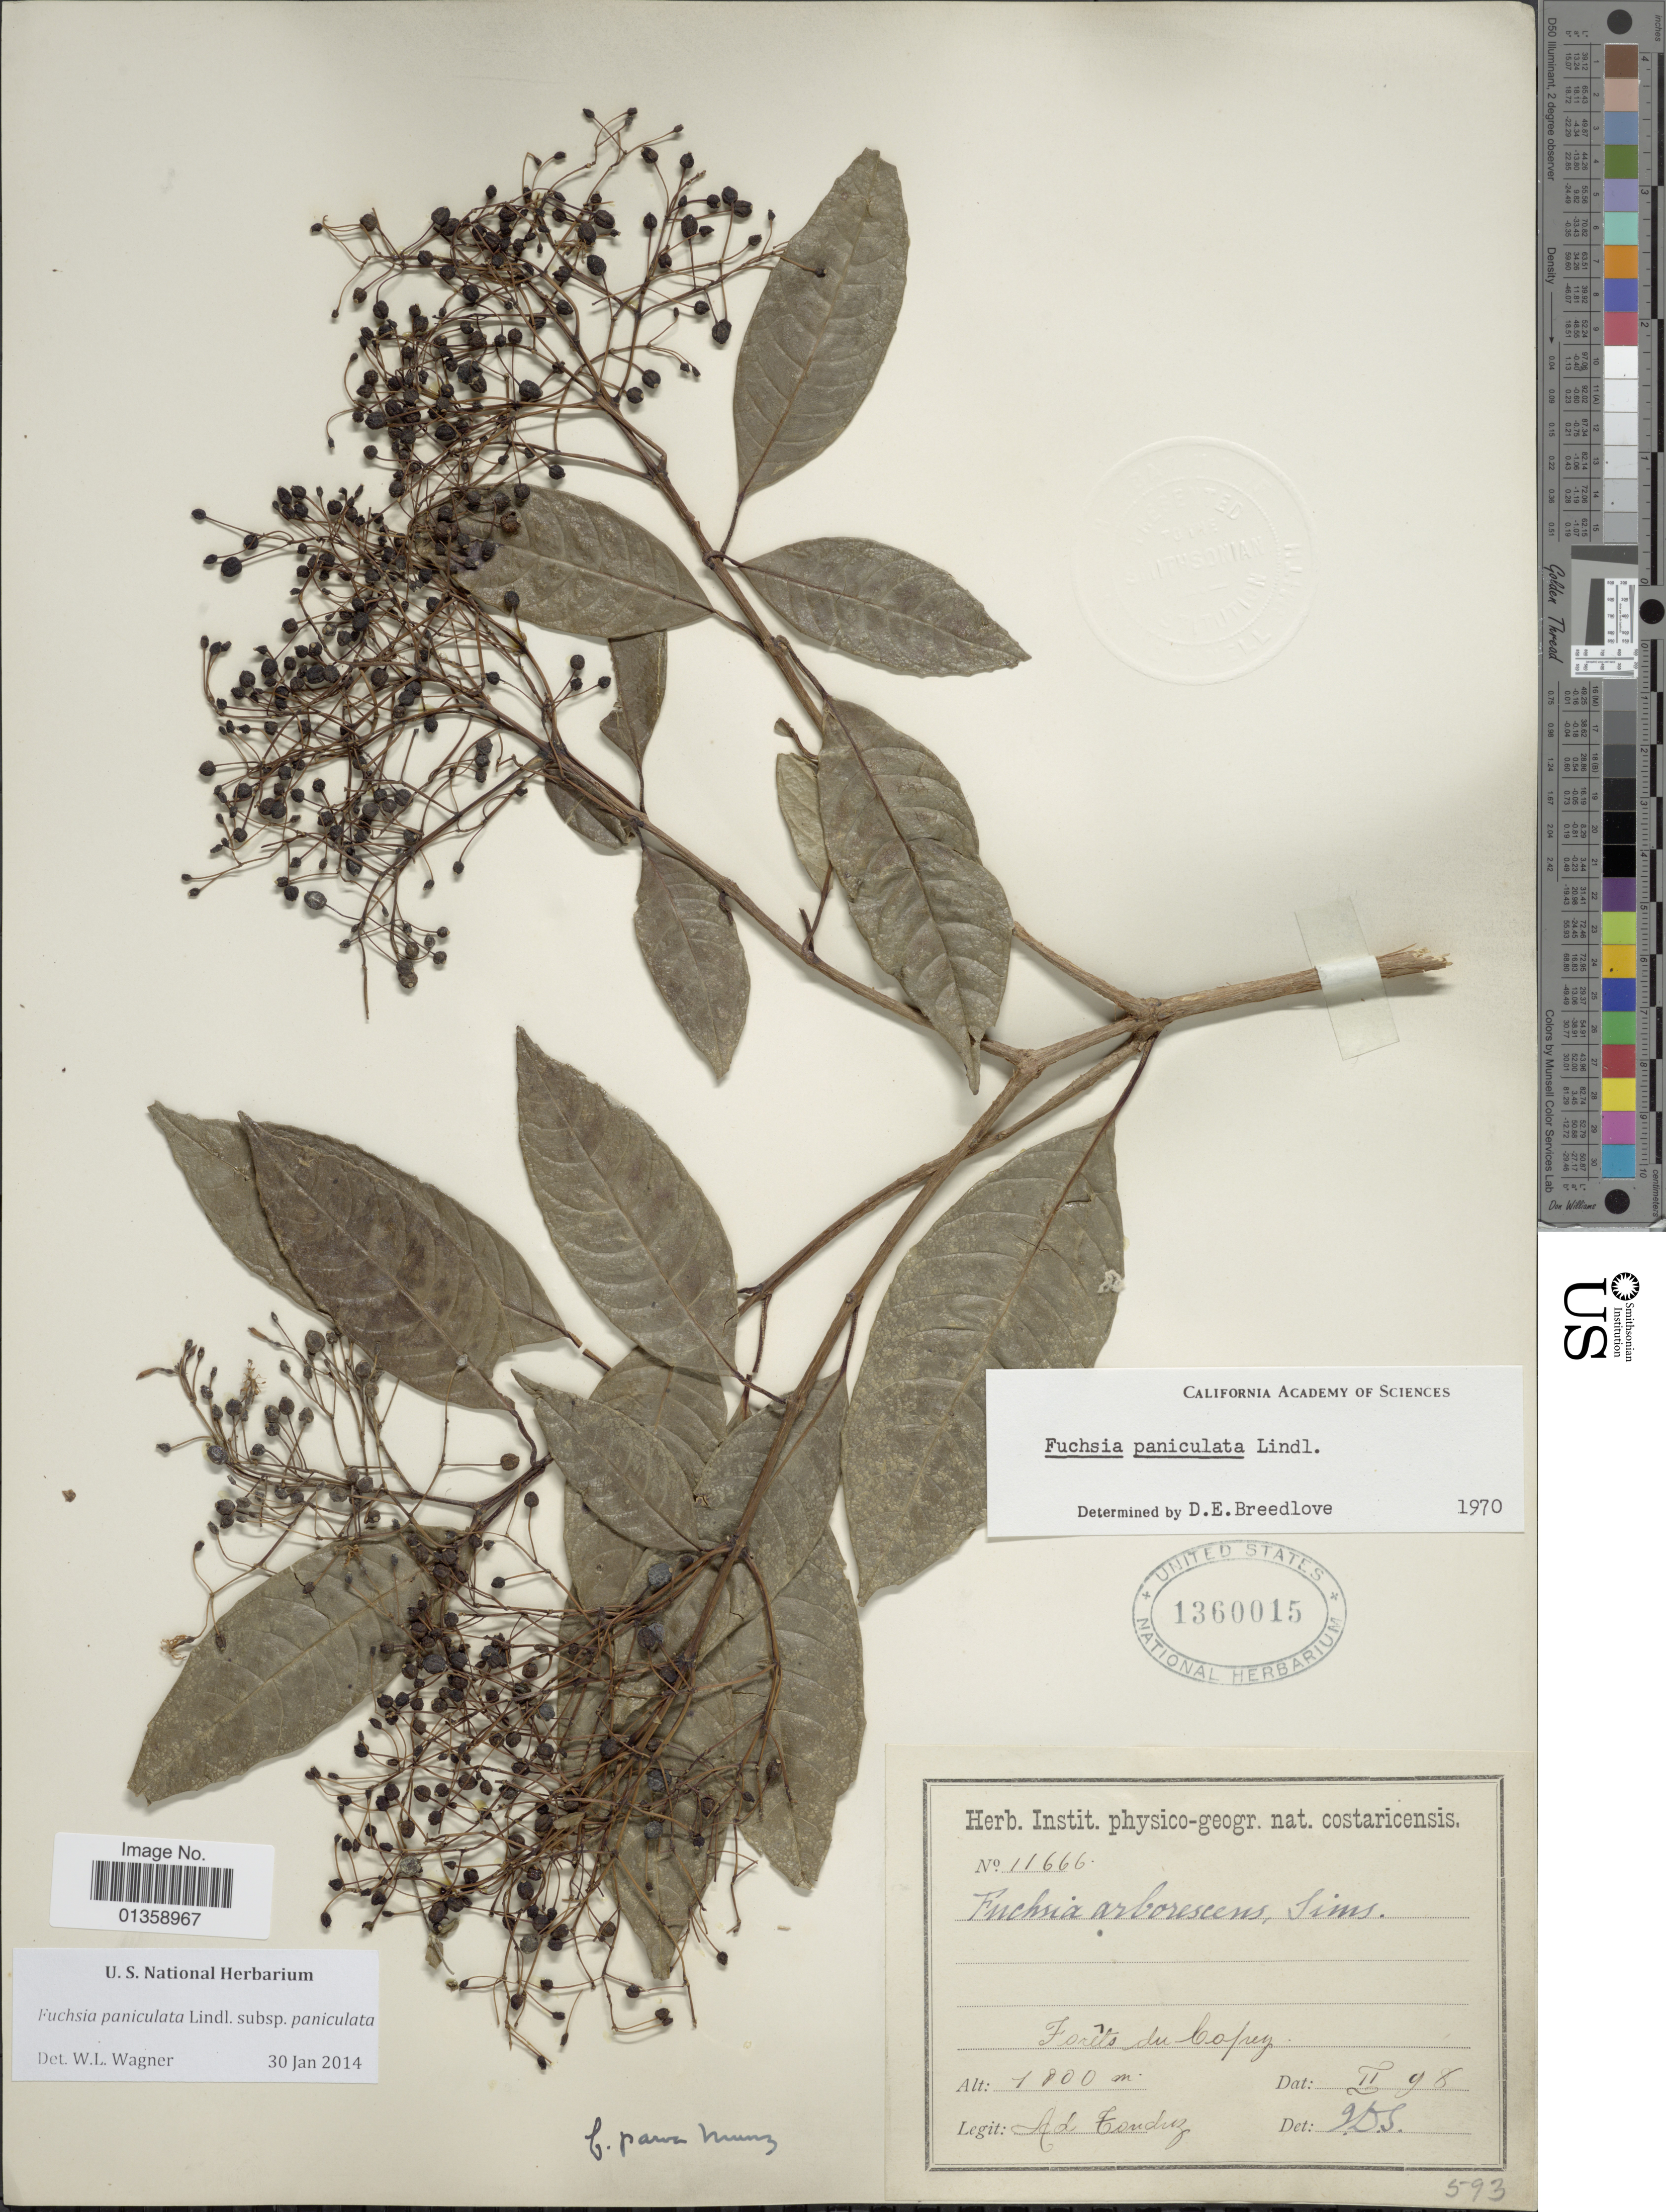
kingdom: Plantae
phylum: Tracheophyta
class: Magnoliopsida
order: Myrtales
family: Onagraceae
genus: Fuchsia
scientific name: Fuchsia paniculata subsp. paniculata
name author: Lindl.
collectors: A. Tonduz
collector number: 11666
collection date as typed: Transcribed d/m/y: /2/98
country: Costa Rica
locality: Forêts du Copey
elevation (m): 1800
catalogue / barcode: US 1360015